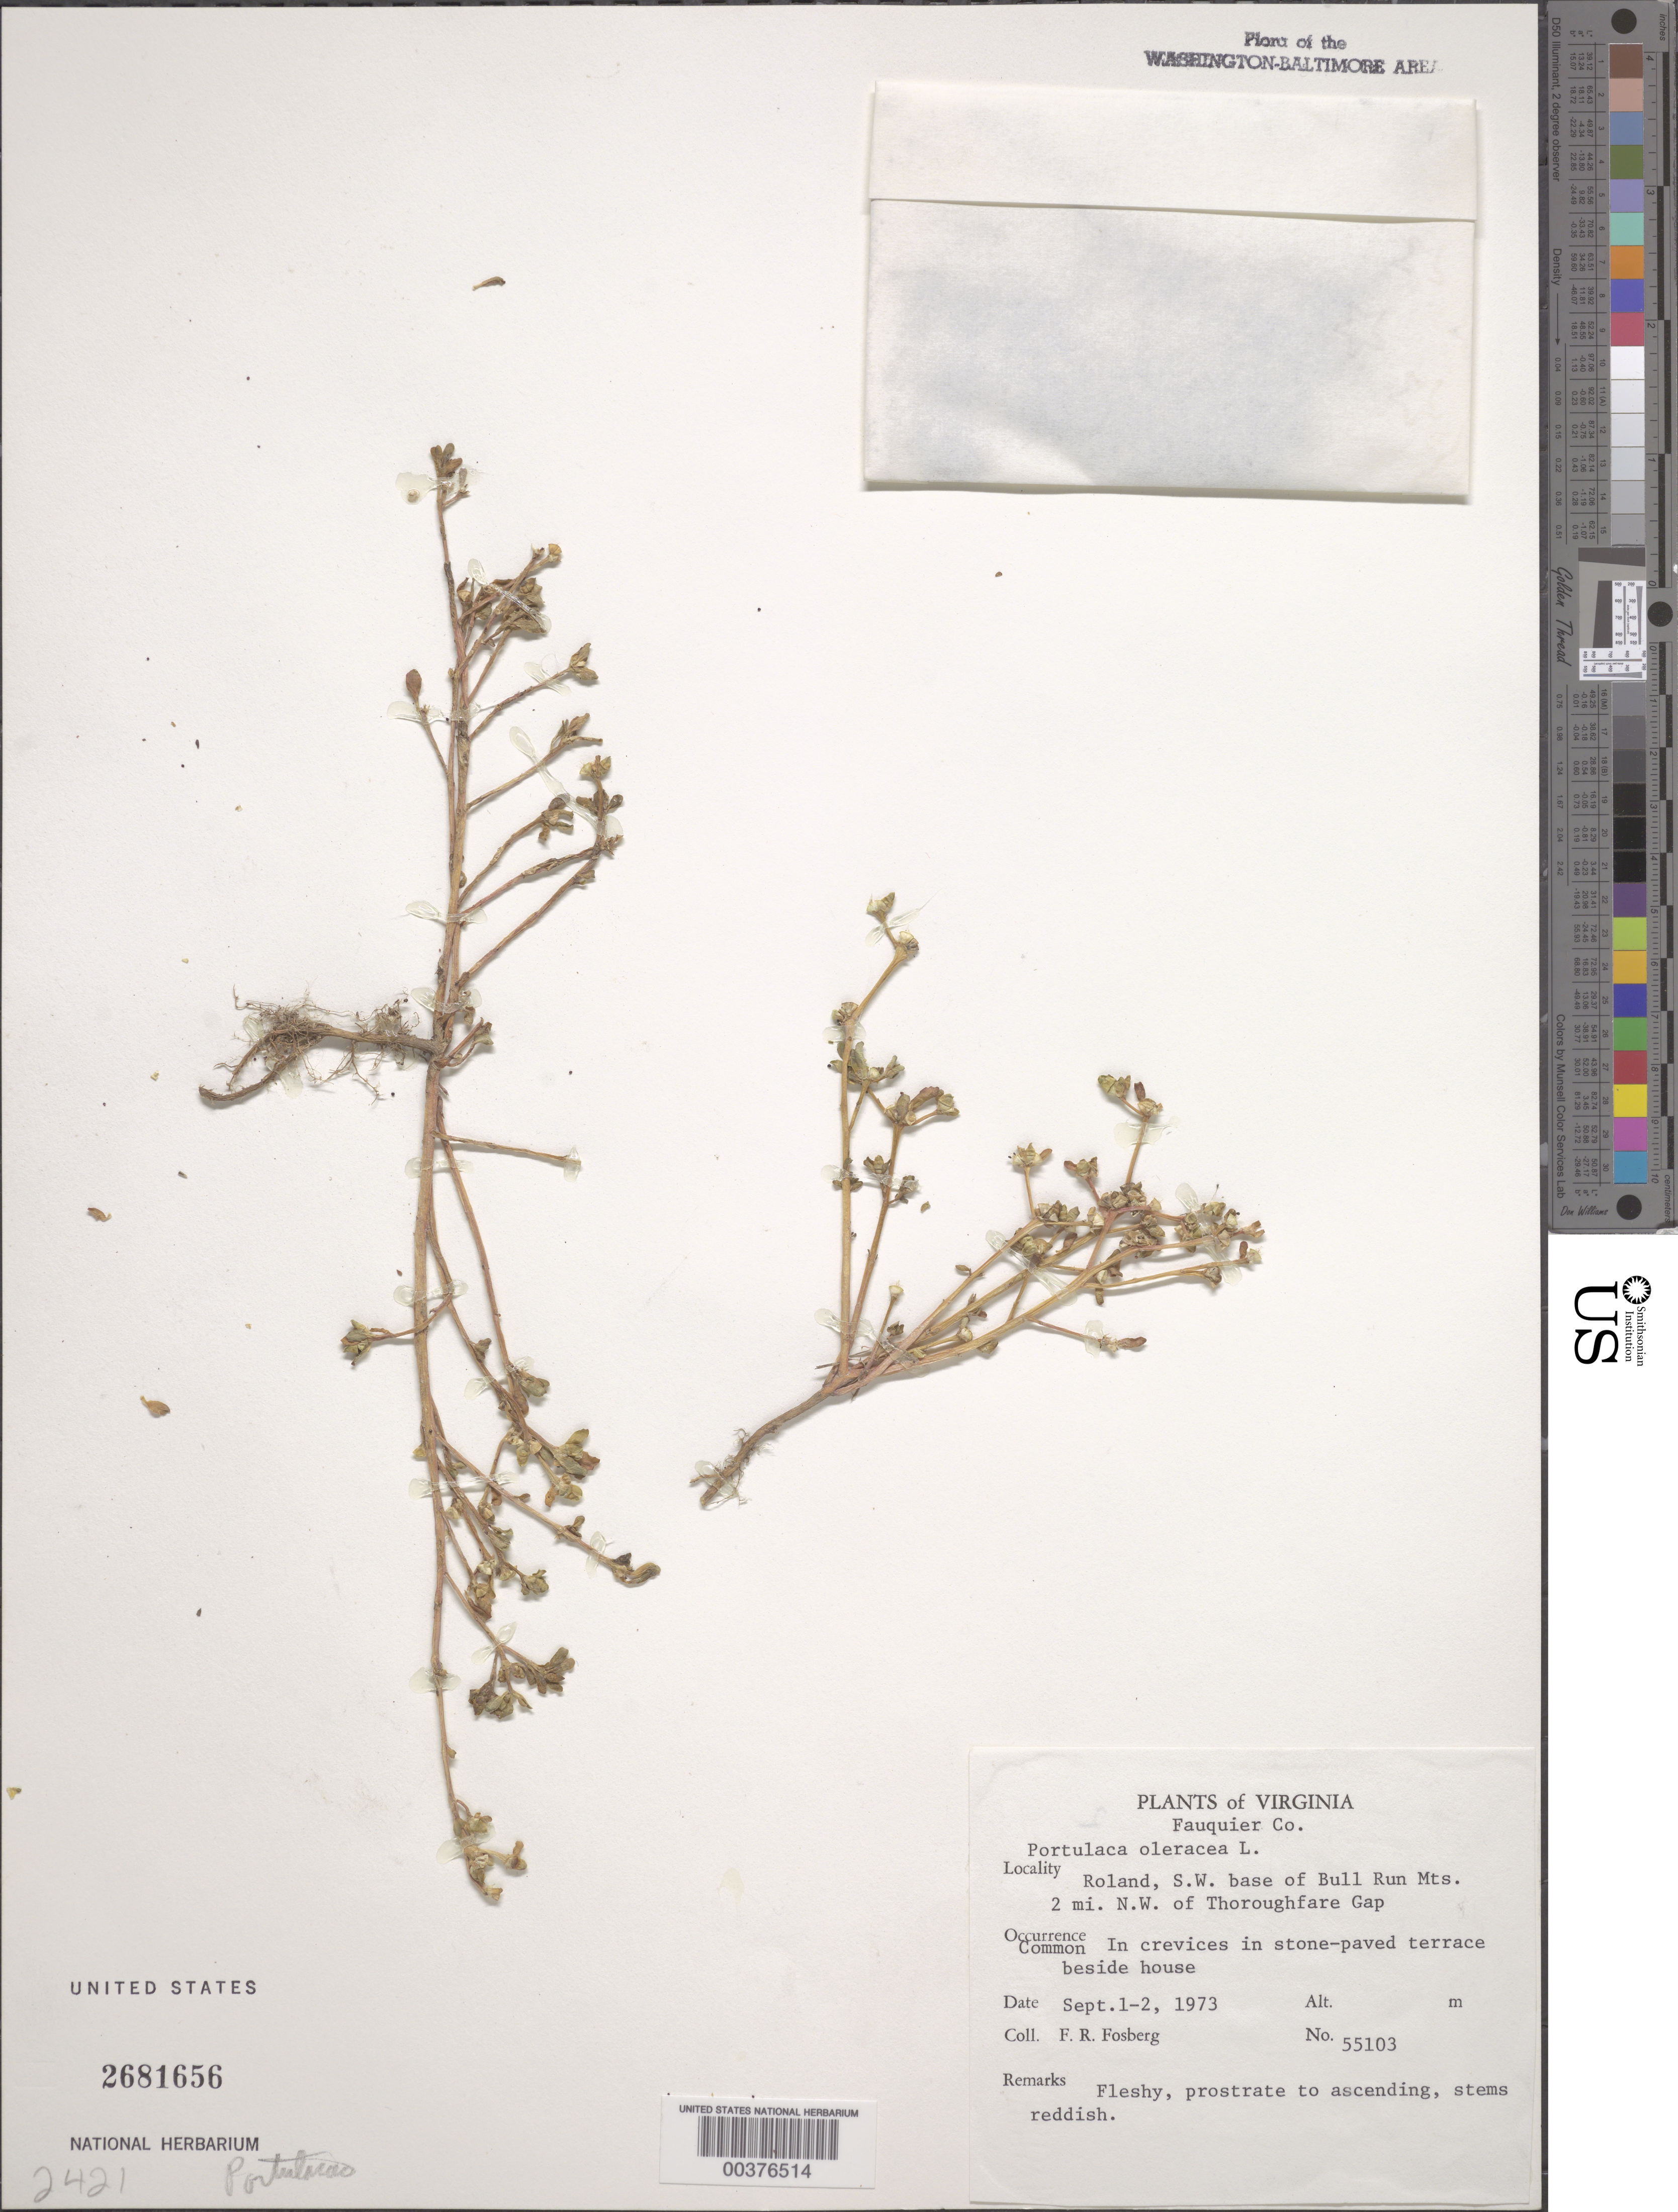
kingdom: Plantae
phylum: Tracheophyta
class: Magnoliopsida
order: Caryophyllales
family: Portulacaceae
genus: Portulaca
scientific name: Portulaca oleracea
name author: L.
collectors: F. R. Fosberg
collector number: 55103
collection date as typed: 01 Sep 1973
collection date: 1973-09-01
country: United States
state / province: Virginia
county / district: Fauquier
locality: Roland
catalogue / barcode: US 2681656